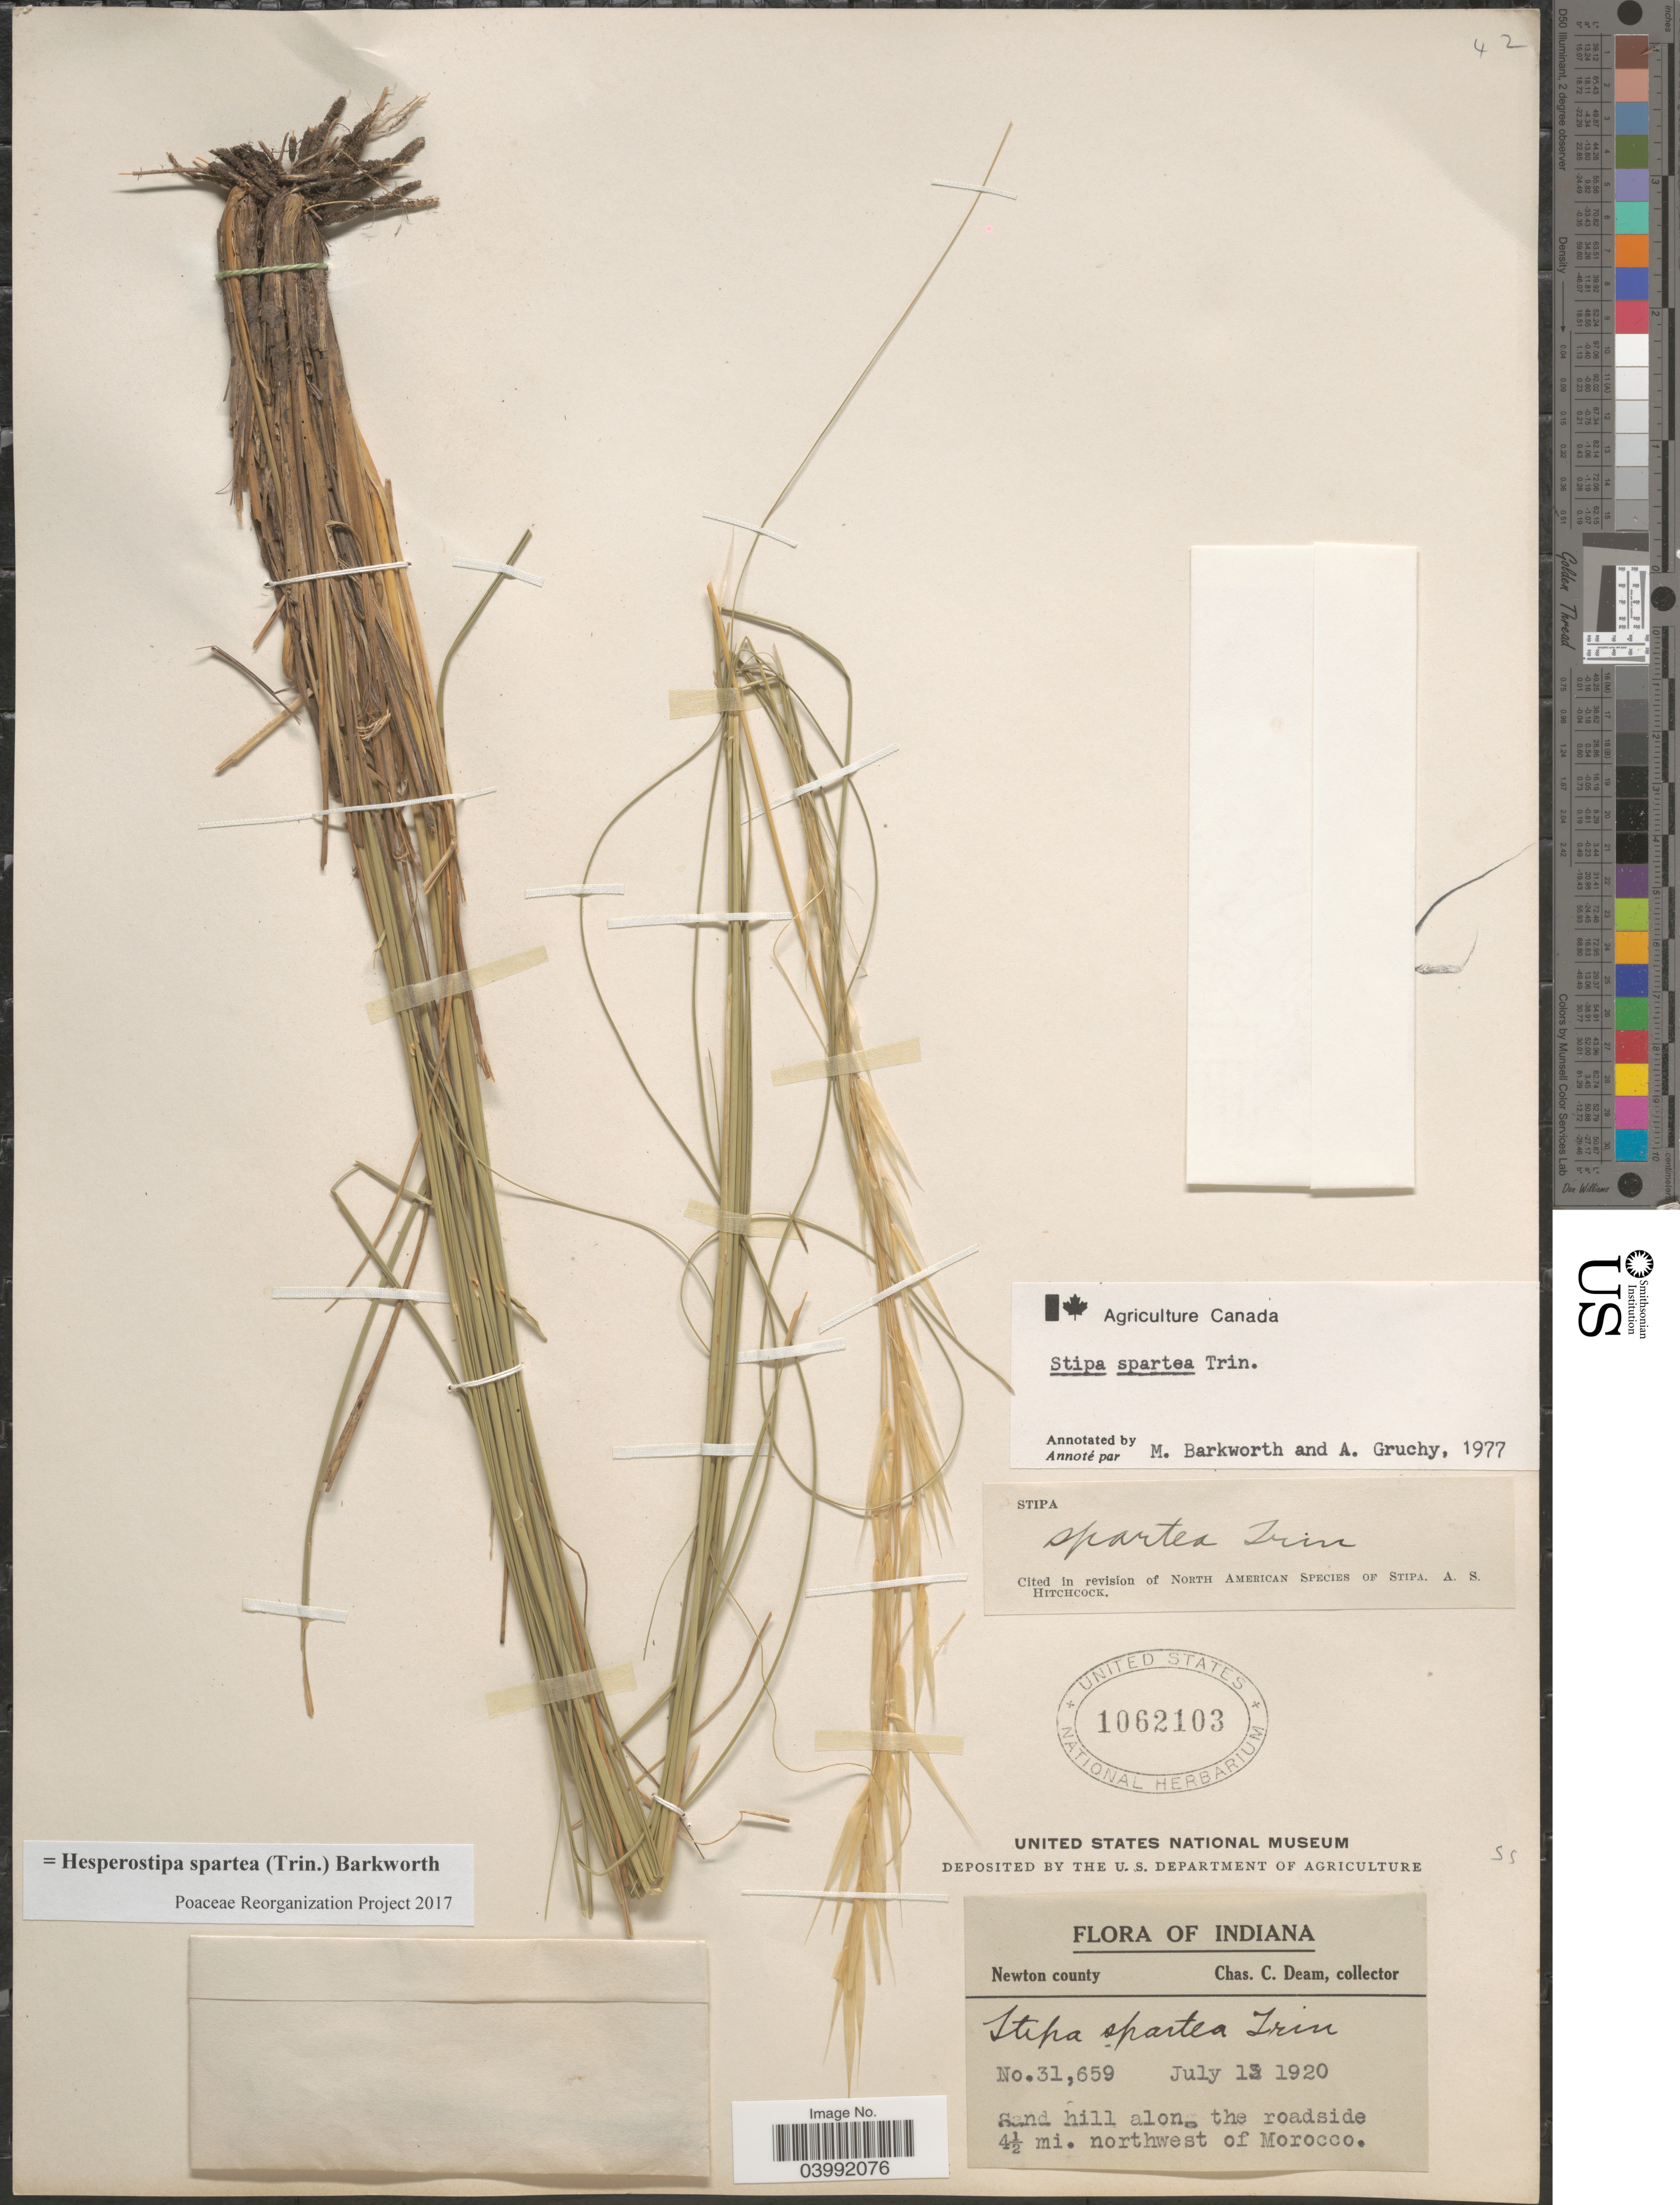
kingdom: Plantae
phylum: Tracheophyta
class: Liliopsida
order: Poales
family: Poaceae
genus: Hesperostipa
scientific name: Hesperostipa spartea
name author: (Trin.) Barkworth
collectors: C. C. Deam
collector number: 31659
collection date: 1920-07-13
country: United States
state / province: Indiana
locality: Newton County. Sand hill along the roadside 4½ mi. northwest of Morocco.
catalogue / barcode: US 1062103